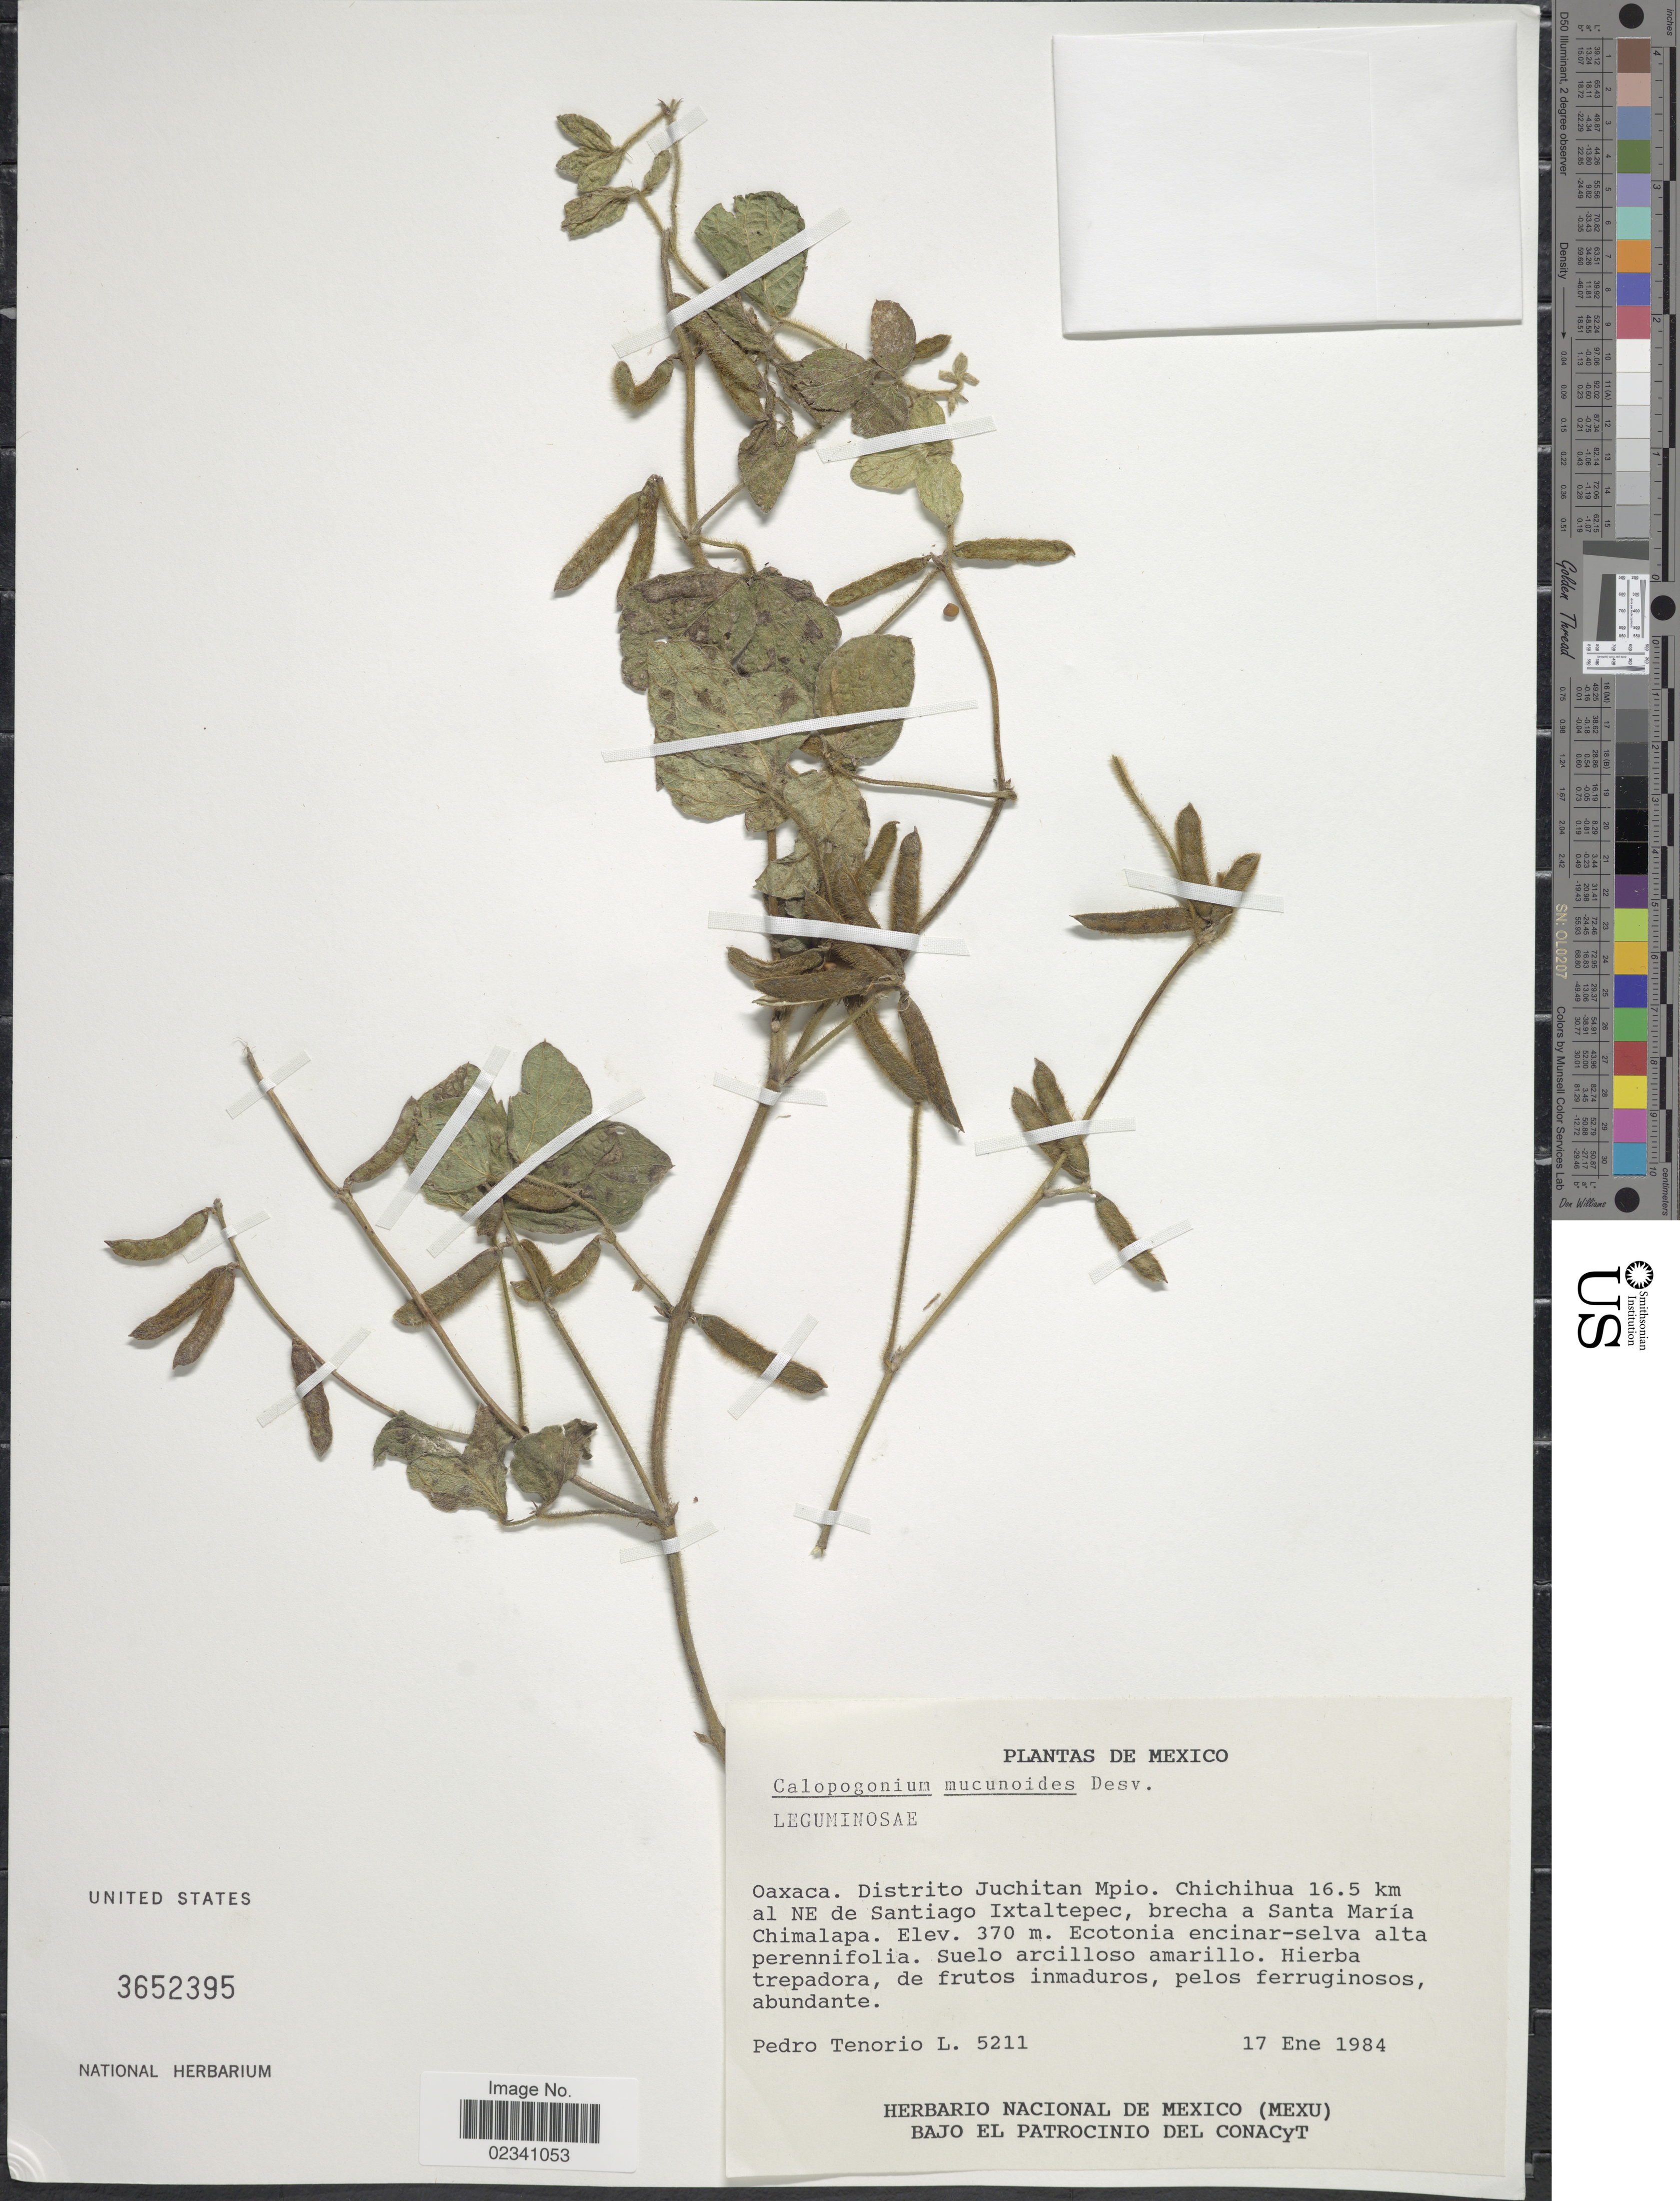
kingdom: Plantae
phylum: Tracheophyta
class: Magnoliopsida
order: Fabales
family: Fabaceae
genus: Calopogonium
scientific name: Calopogonium mucunoides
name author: Desv.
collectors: P. Tenorio L.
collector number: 5211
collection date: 1984-01-17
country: Mexico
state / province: Oaxaca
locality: Oaxaca, Distrito Juchitan Mpio. Chichihua 16.5 km al NE de Santiago Ixtaltepec, brecha a Santa Maria Chimalapa.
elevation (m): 370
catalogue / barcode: US 3652395